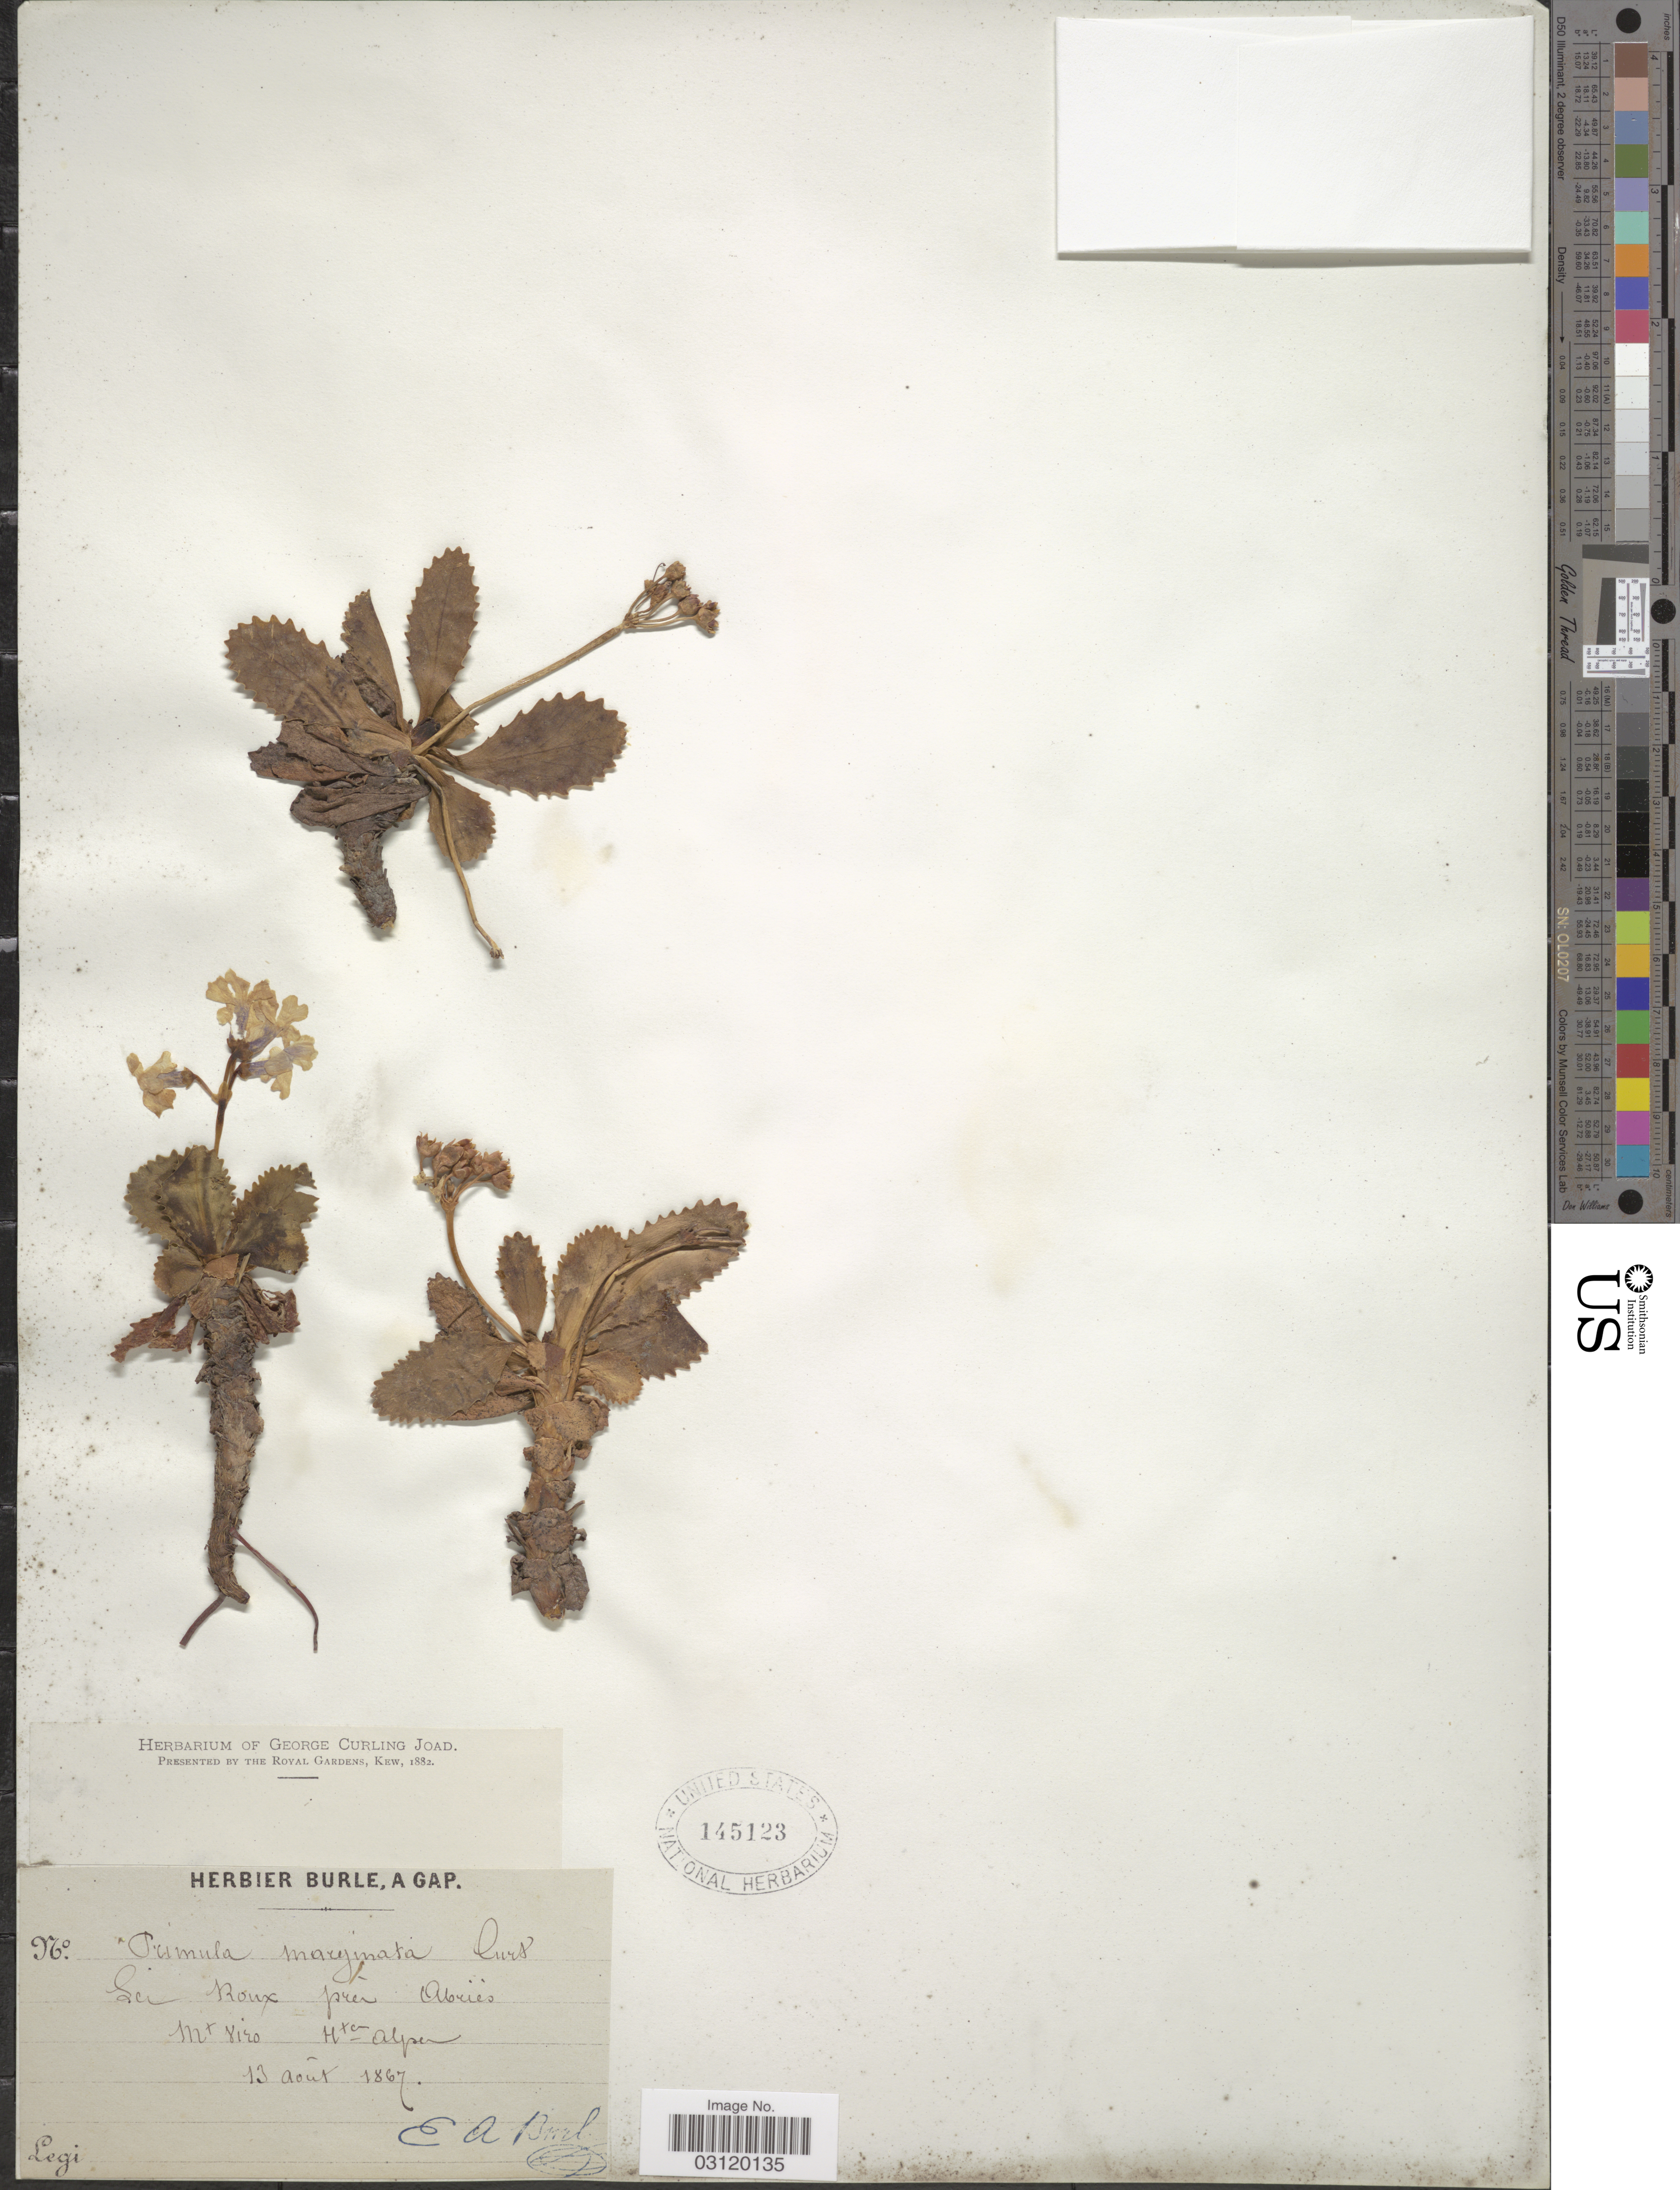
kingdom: Plantae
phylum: Tracheophyta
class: Magnoliopsida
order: Ericales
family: Primulaceae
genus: Primula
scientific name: Primula marginata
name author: Curtis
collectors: E. Burle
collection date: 1867-08-13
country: France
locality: Mt Viso, Htes Alpes, Les Roux près Abries.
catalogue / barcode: US 145123